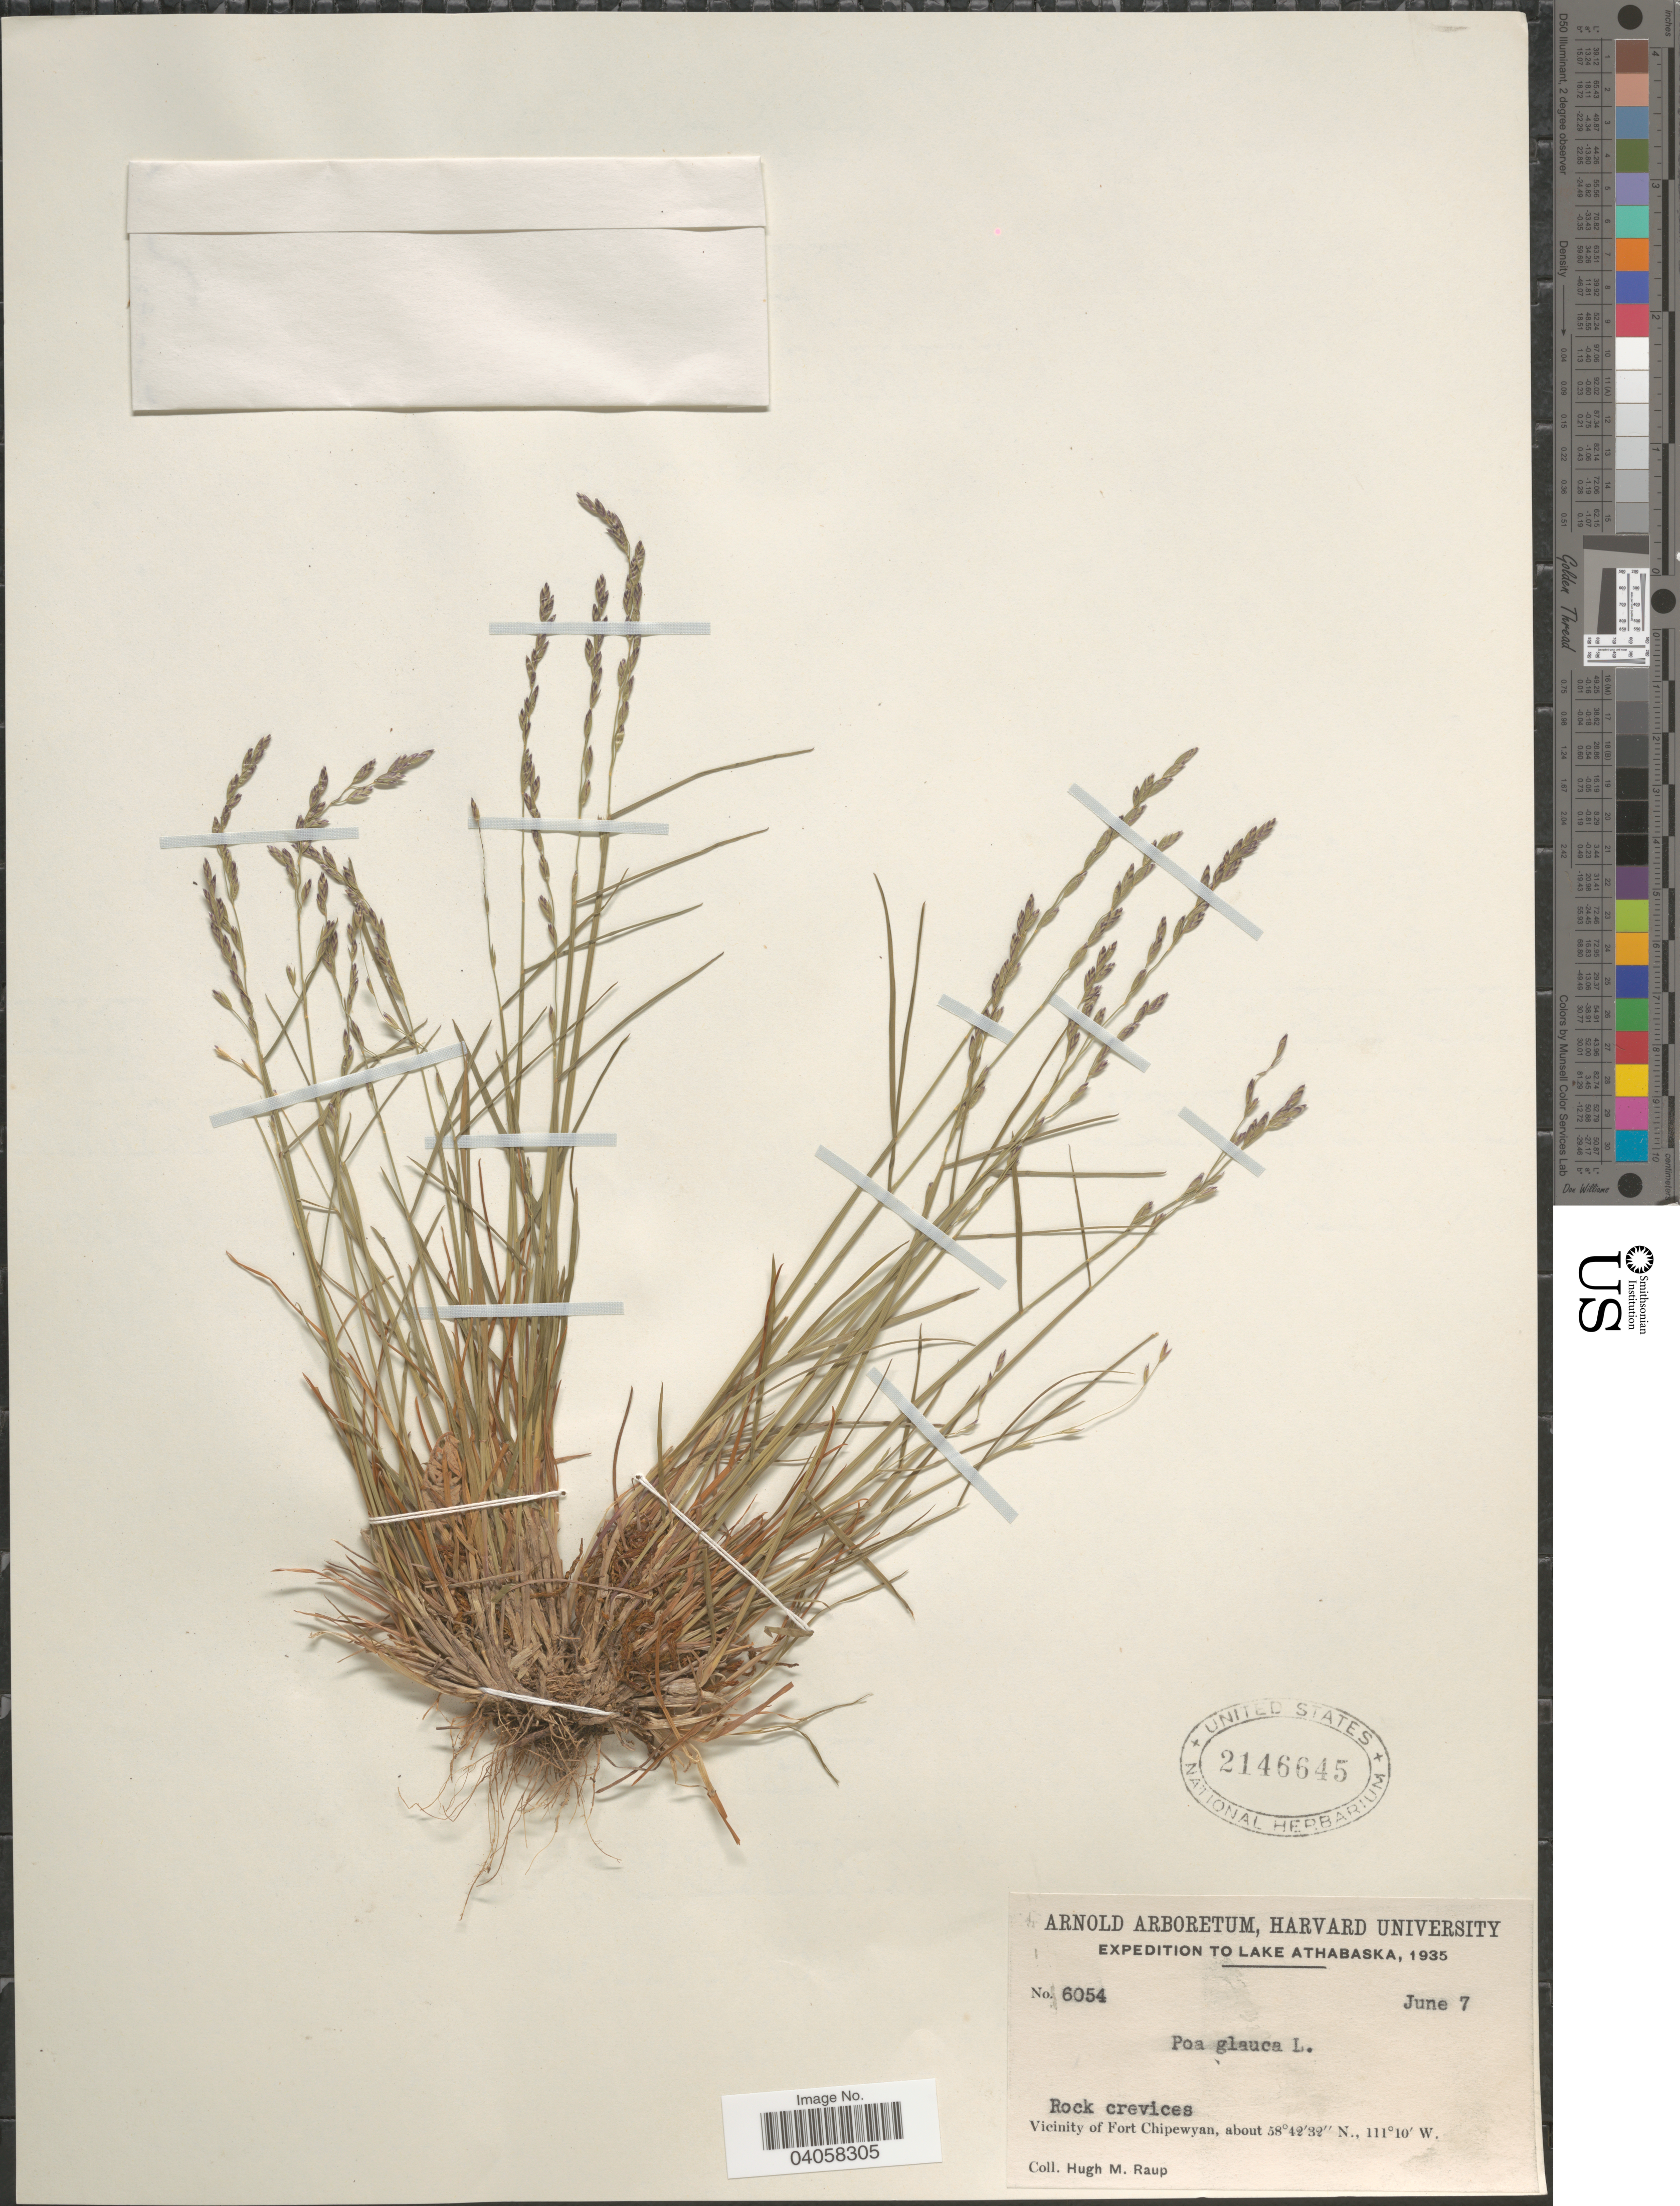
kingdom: Plantae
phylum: Tracheophyta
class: Liliopsida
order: Poales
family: Poaceae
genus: Poa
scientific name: Poa glauca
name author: Vahl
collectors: H. Raup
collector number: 6054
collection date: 1935-06-07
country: Canada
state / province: Alberta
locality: Lake Athabaska. Rock crevices. Vicinity of Fort Chipewyan.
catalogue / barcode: US 2146645